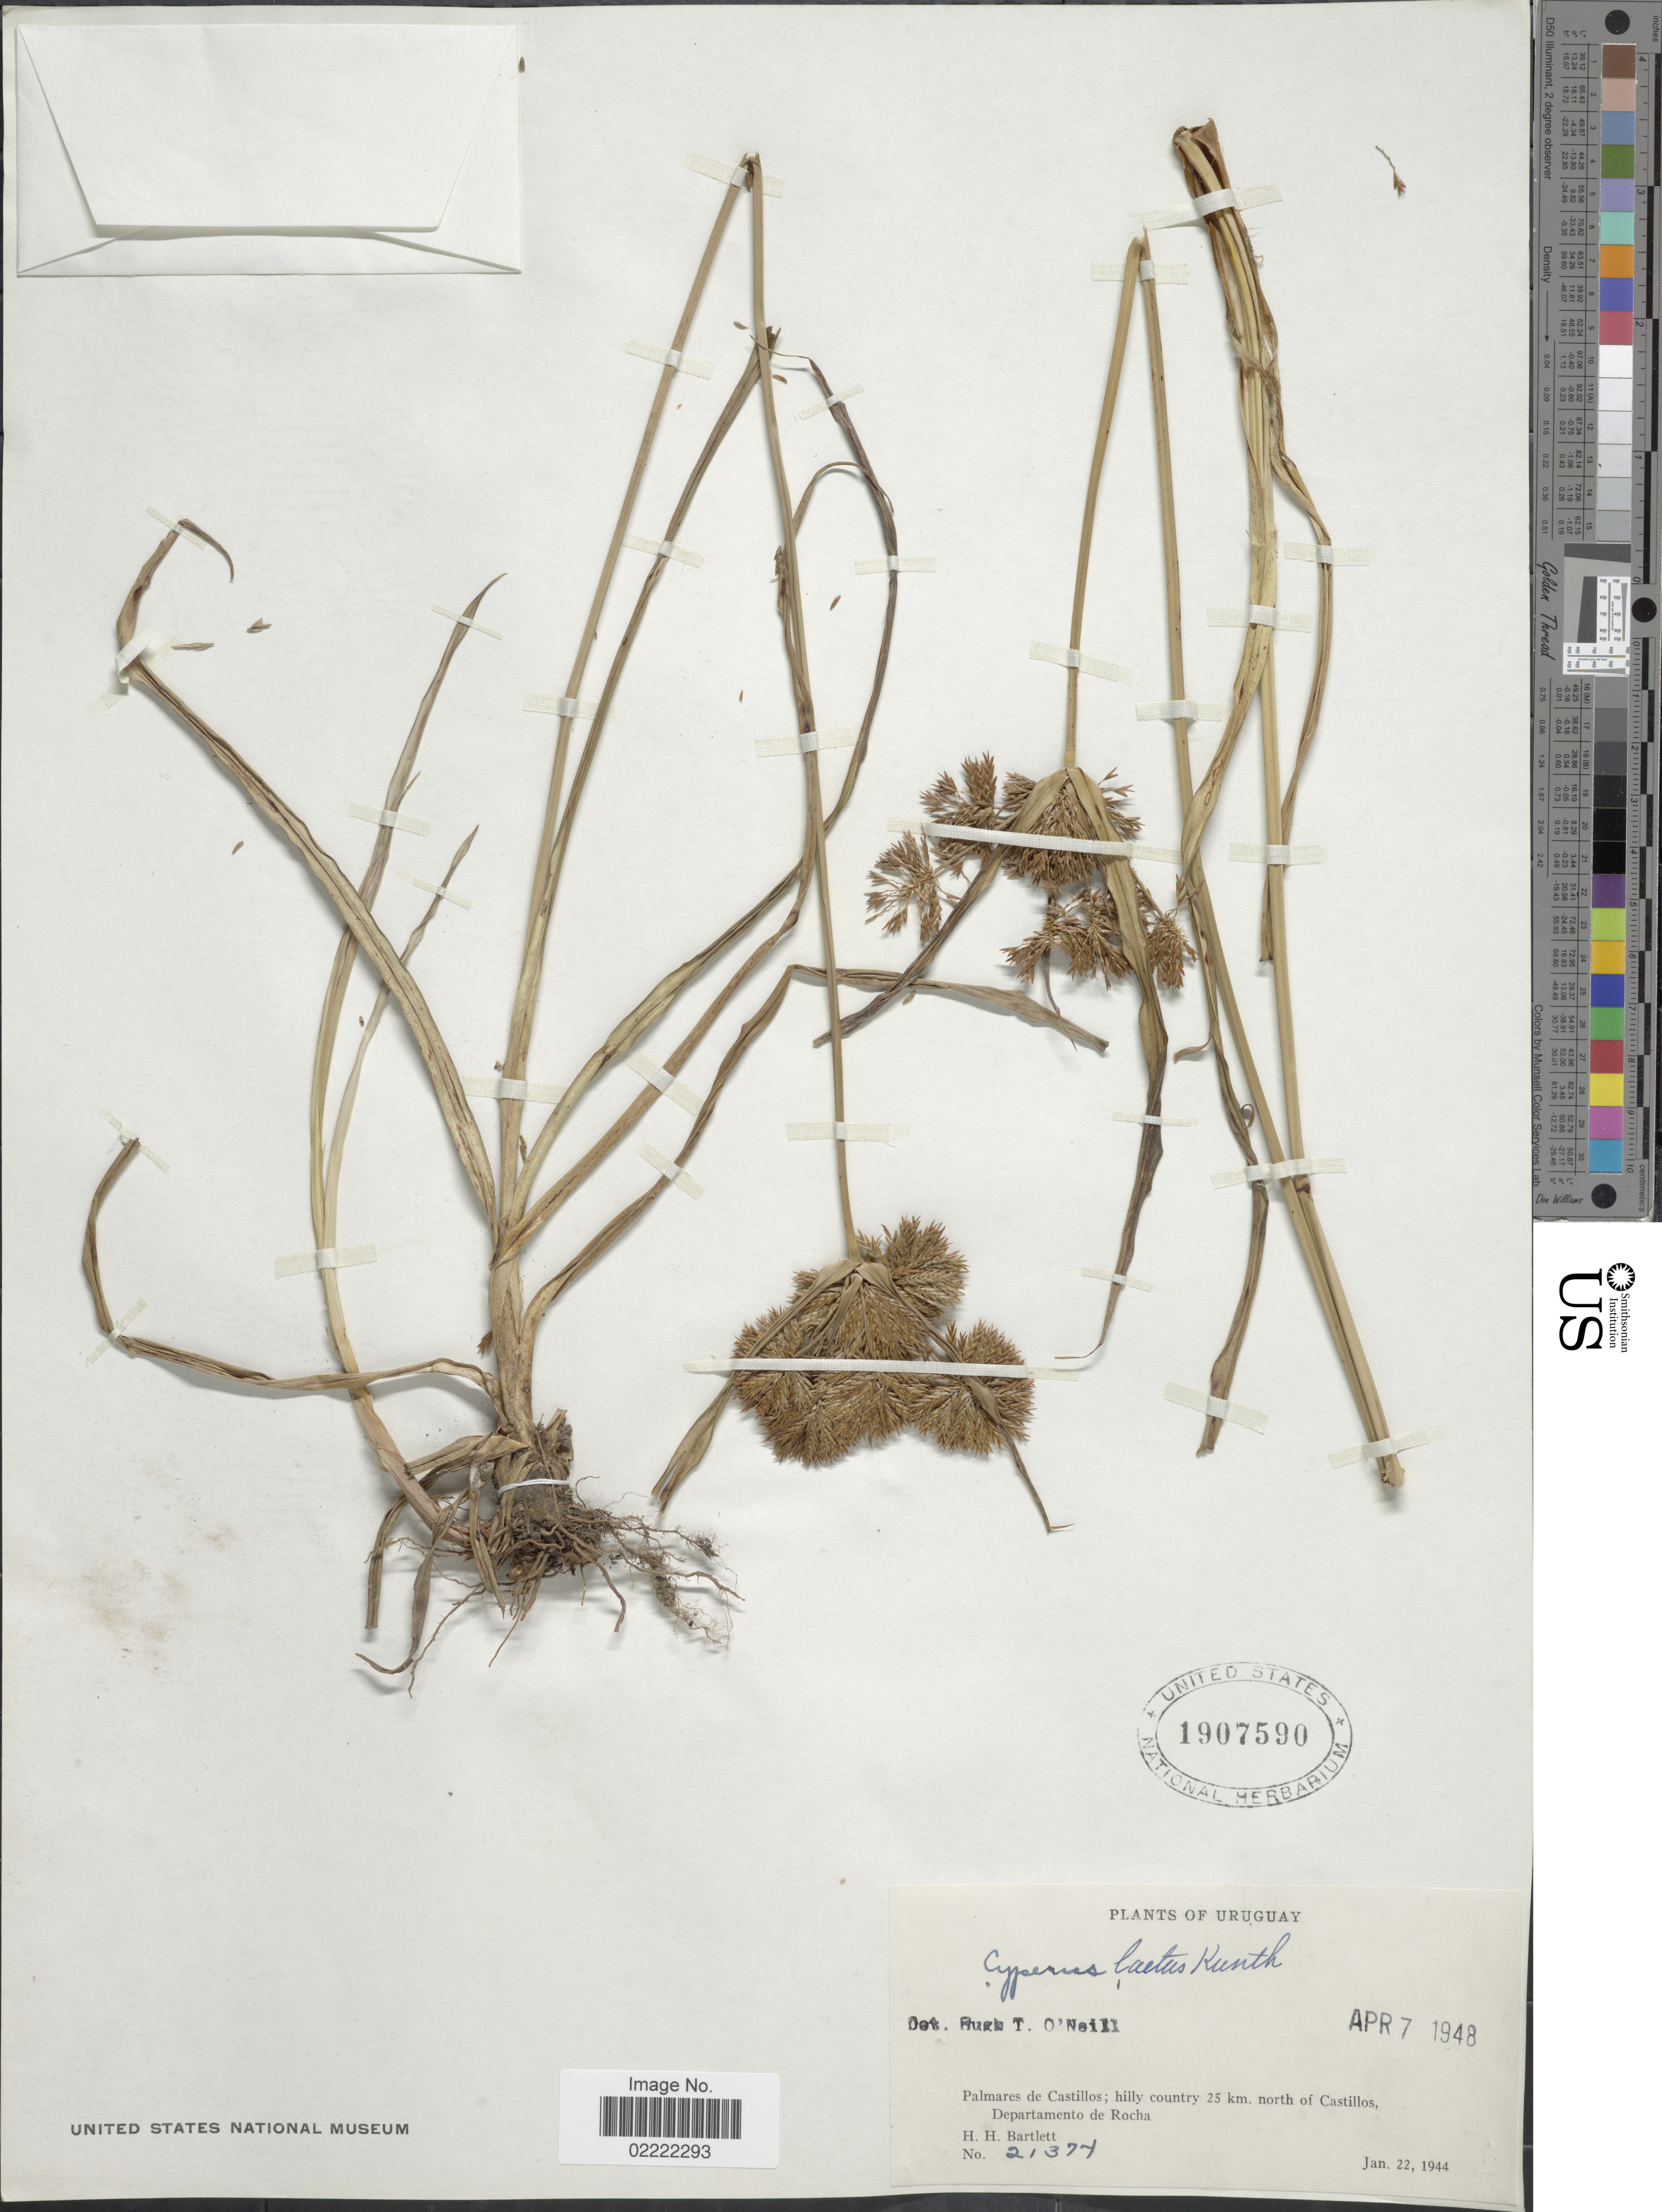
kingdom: Plantae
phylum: Tracheophyta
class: Liliopsida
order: Poales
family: Cyperaceae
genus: Cyperus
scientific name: Cyperus laetus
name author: J. Presl & C. Presl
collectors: H. H. Bartlett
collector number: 21377*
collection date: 1944-01-22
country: Uruguay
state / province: Rocha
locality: Palmares de Castillos; hilly country 25 km. north of Castillos, Departamento de Rocha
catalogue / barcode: US 1907590